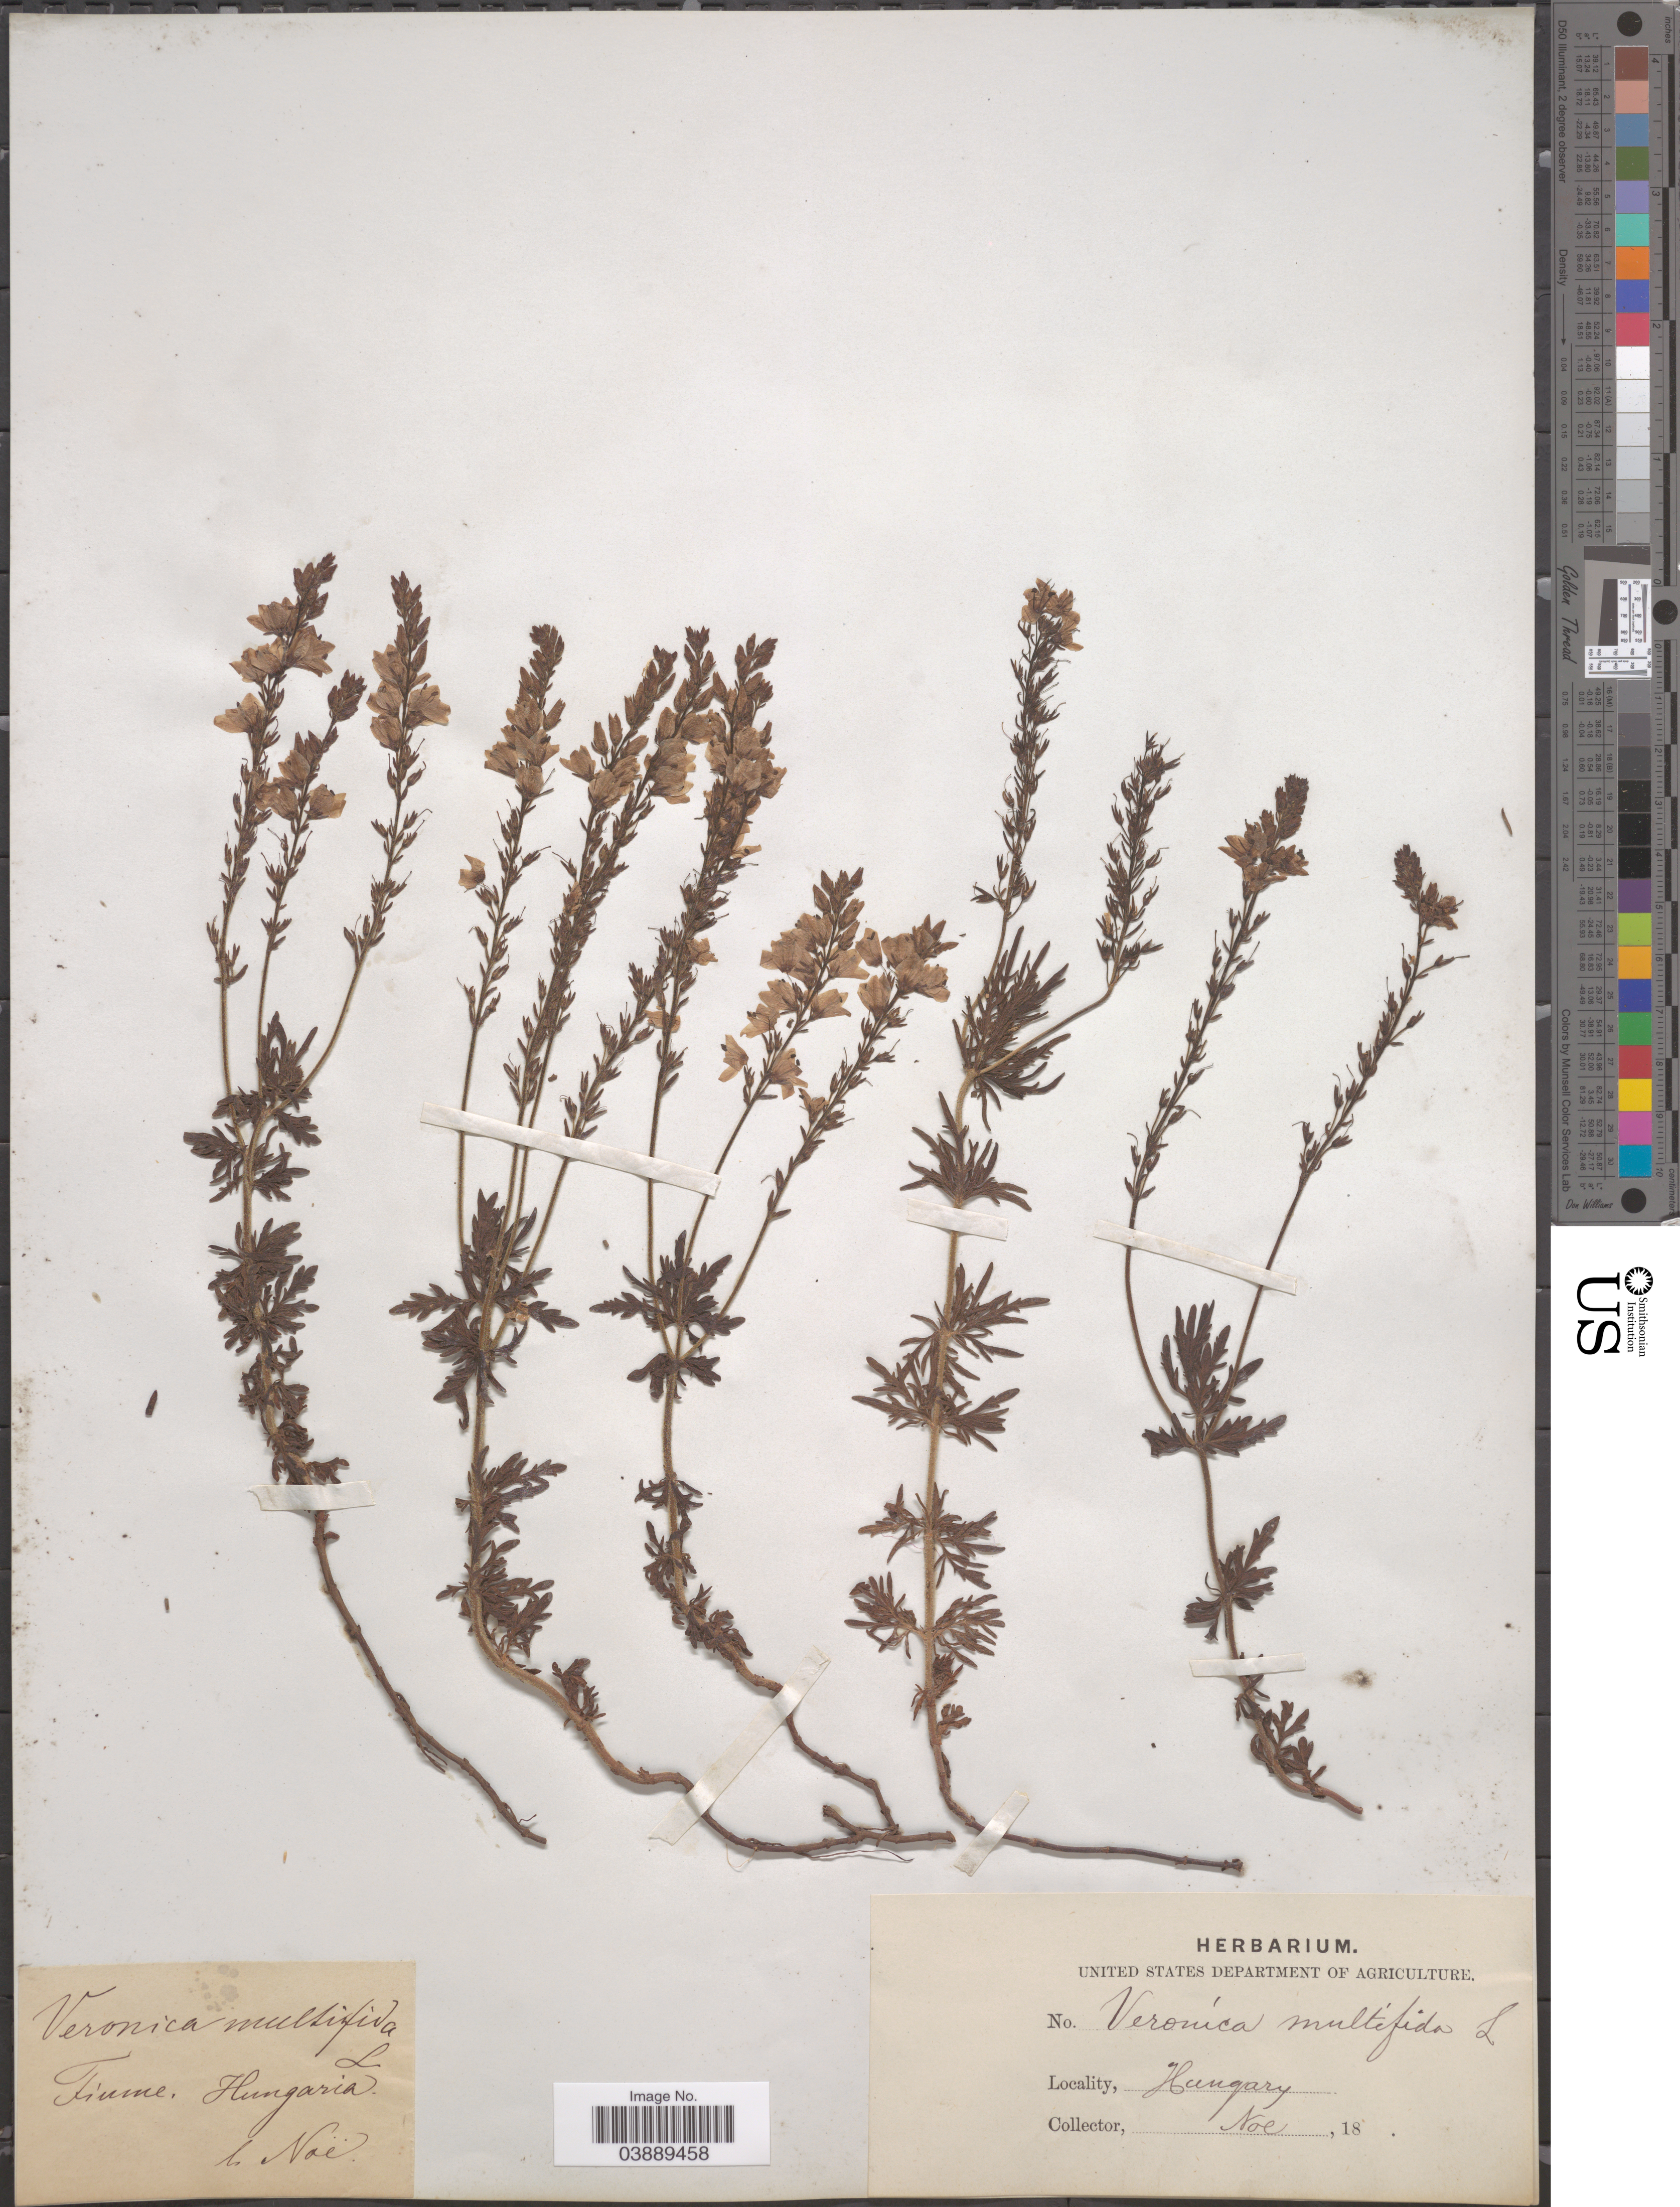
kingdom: Plantae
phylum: Tracheophyta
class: Magnoliopsida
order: Lamiales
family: Plantaginaceae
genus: Veronica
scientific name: Veronica multifida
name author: L.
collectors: C. Noe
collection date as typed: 18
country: Croatia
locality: Fiume. Hungaria.